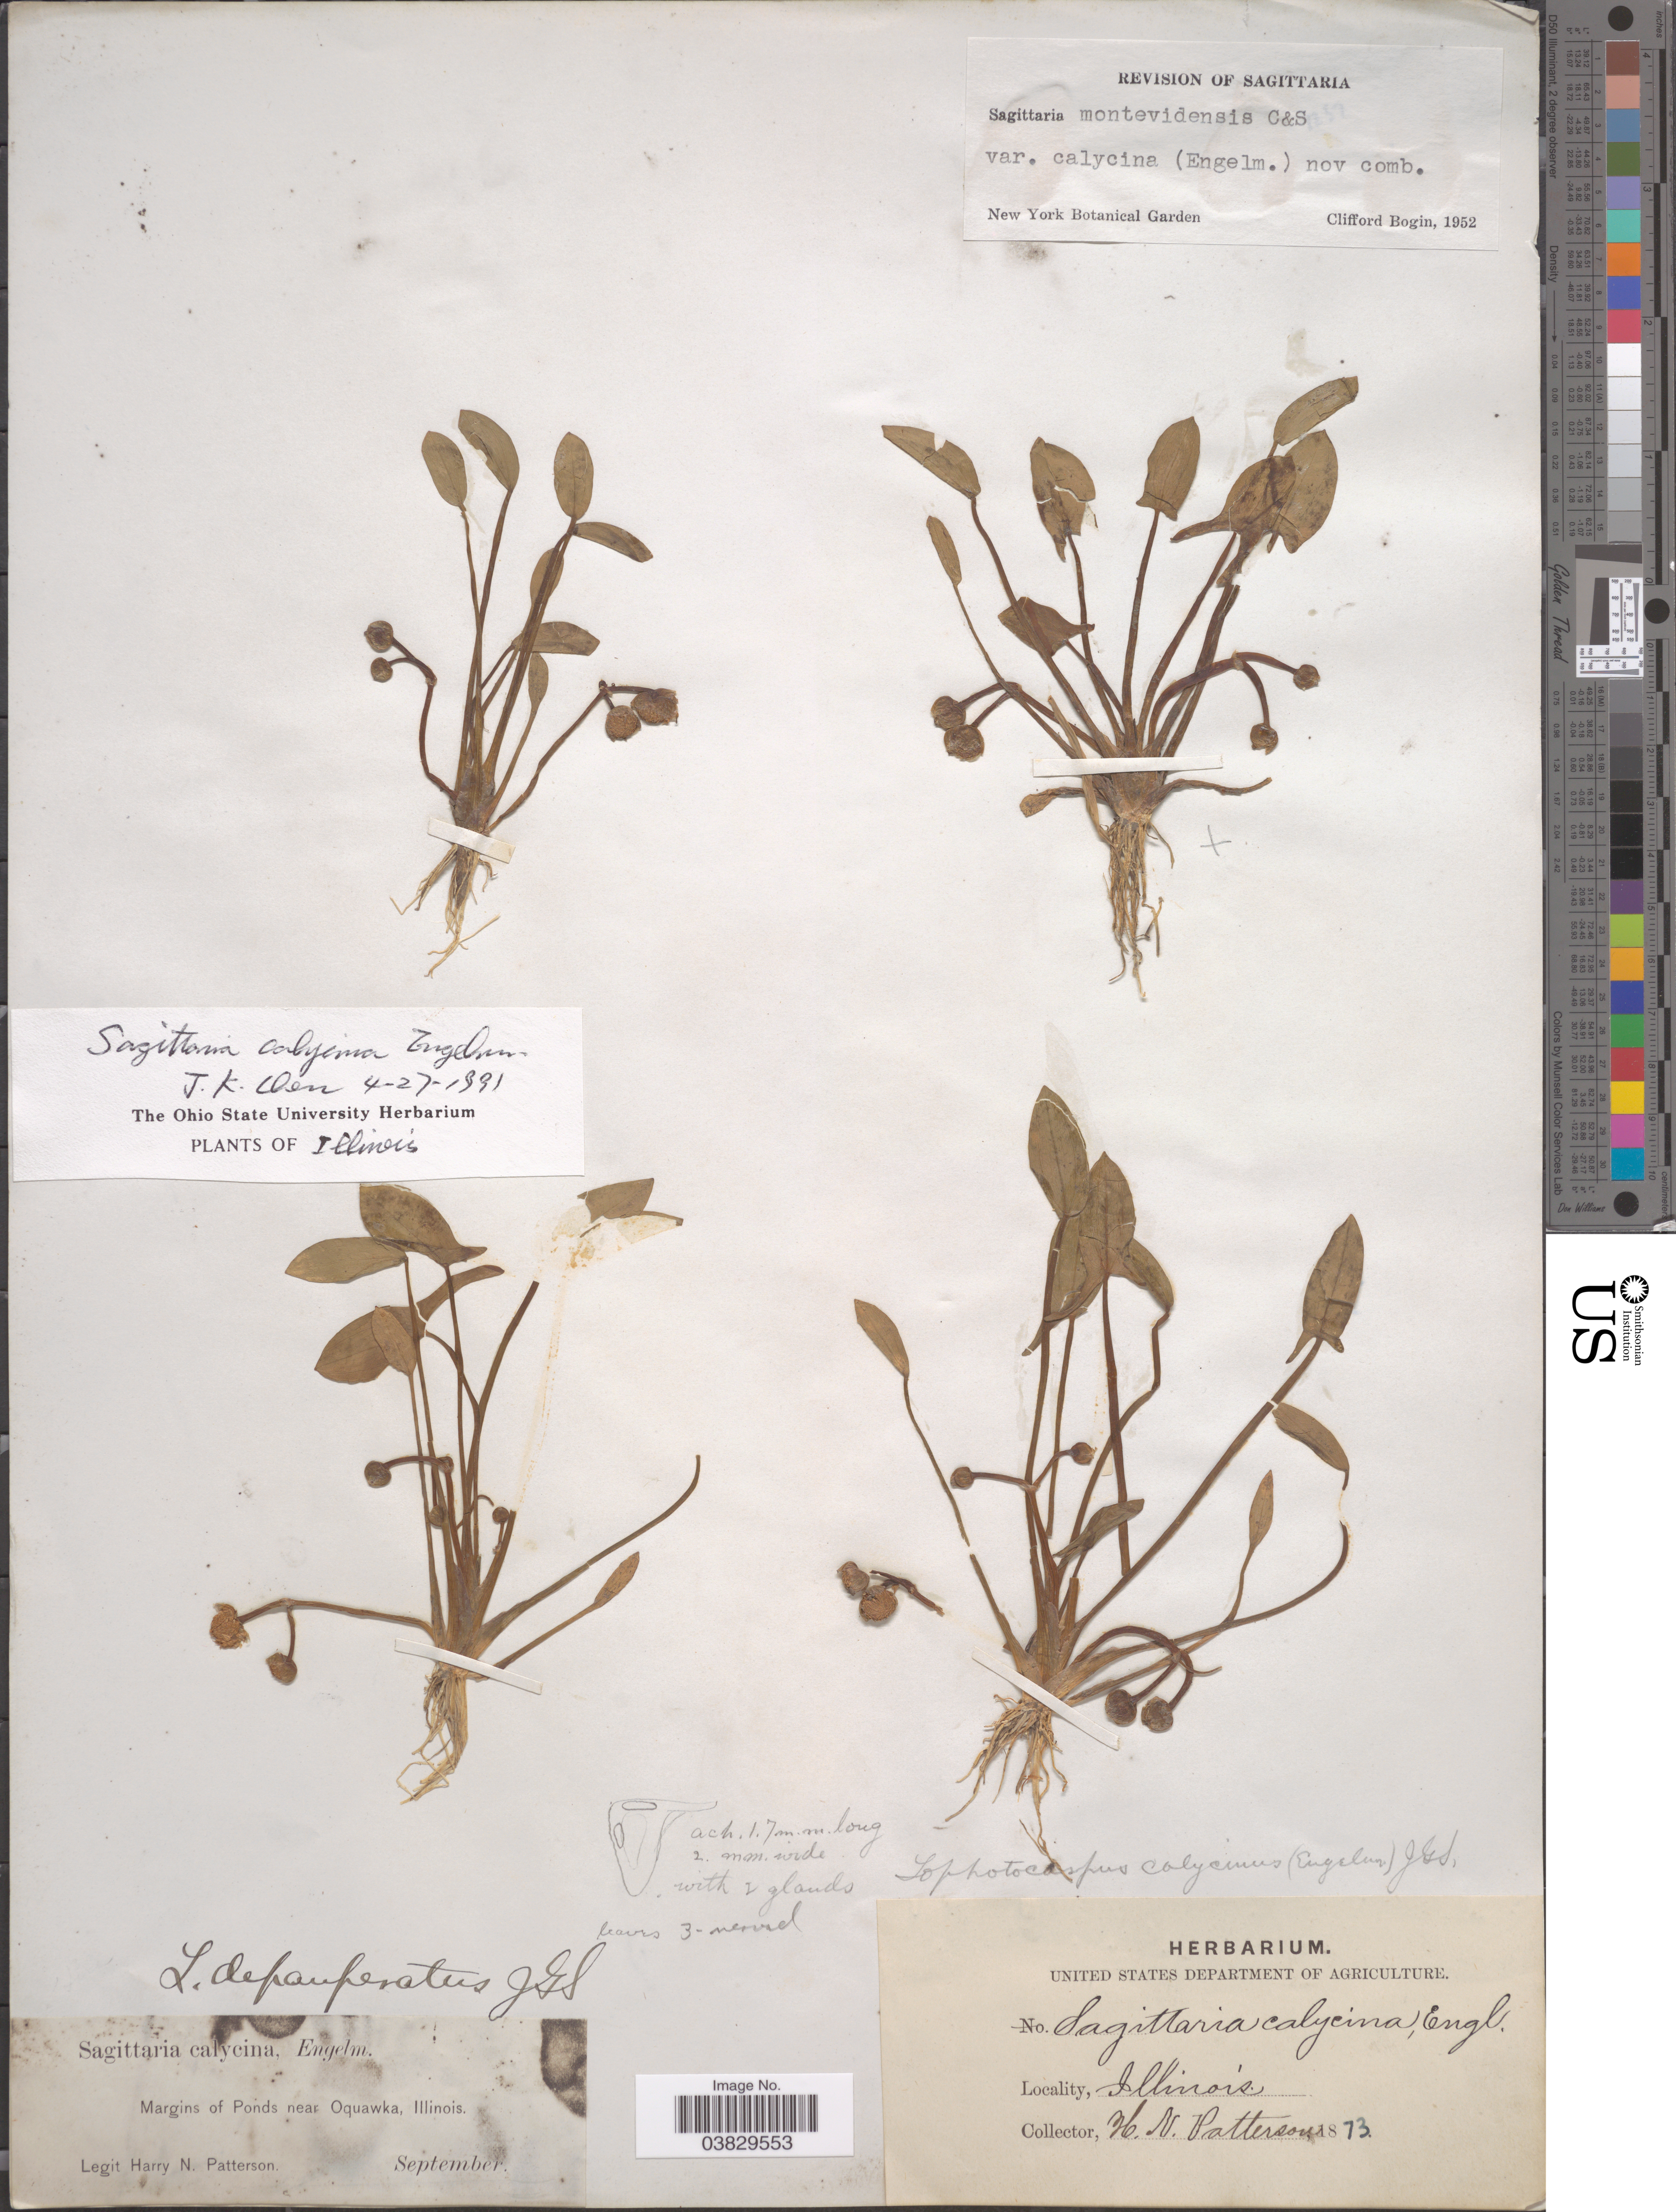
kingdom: Plantae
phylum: Tracheophyta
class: Liliopsida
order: Alismatales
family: Alismataceae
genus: Sagittaria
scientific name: Sagittaria calycina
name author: Engelm.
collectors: H. N. Patterson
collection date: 1873-09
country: United States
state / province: Illinois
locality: Margins of Ponds near Oquawka.